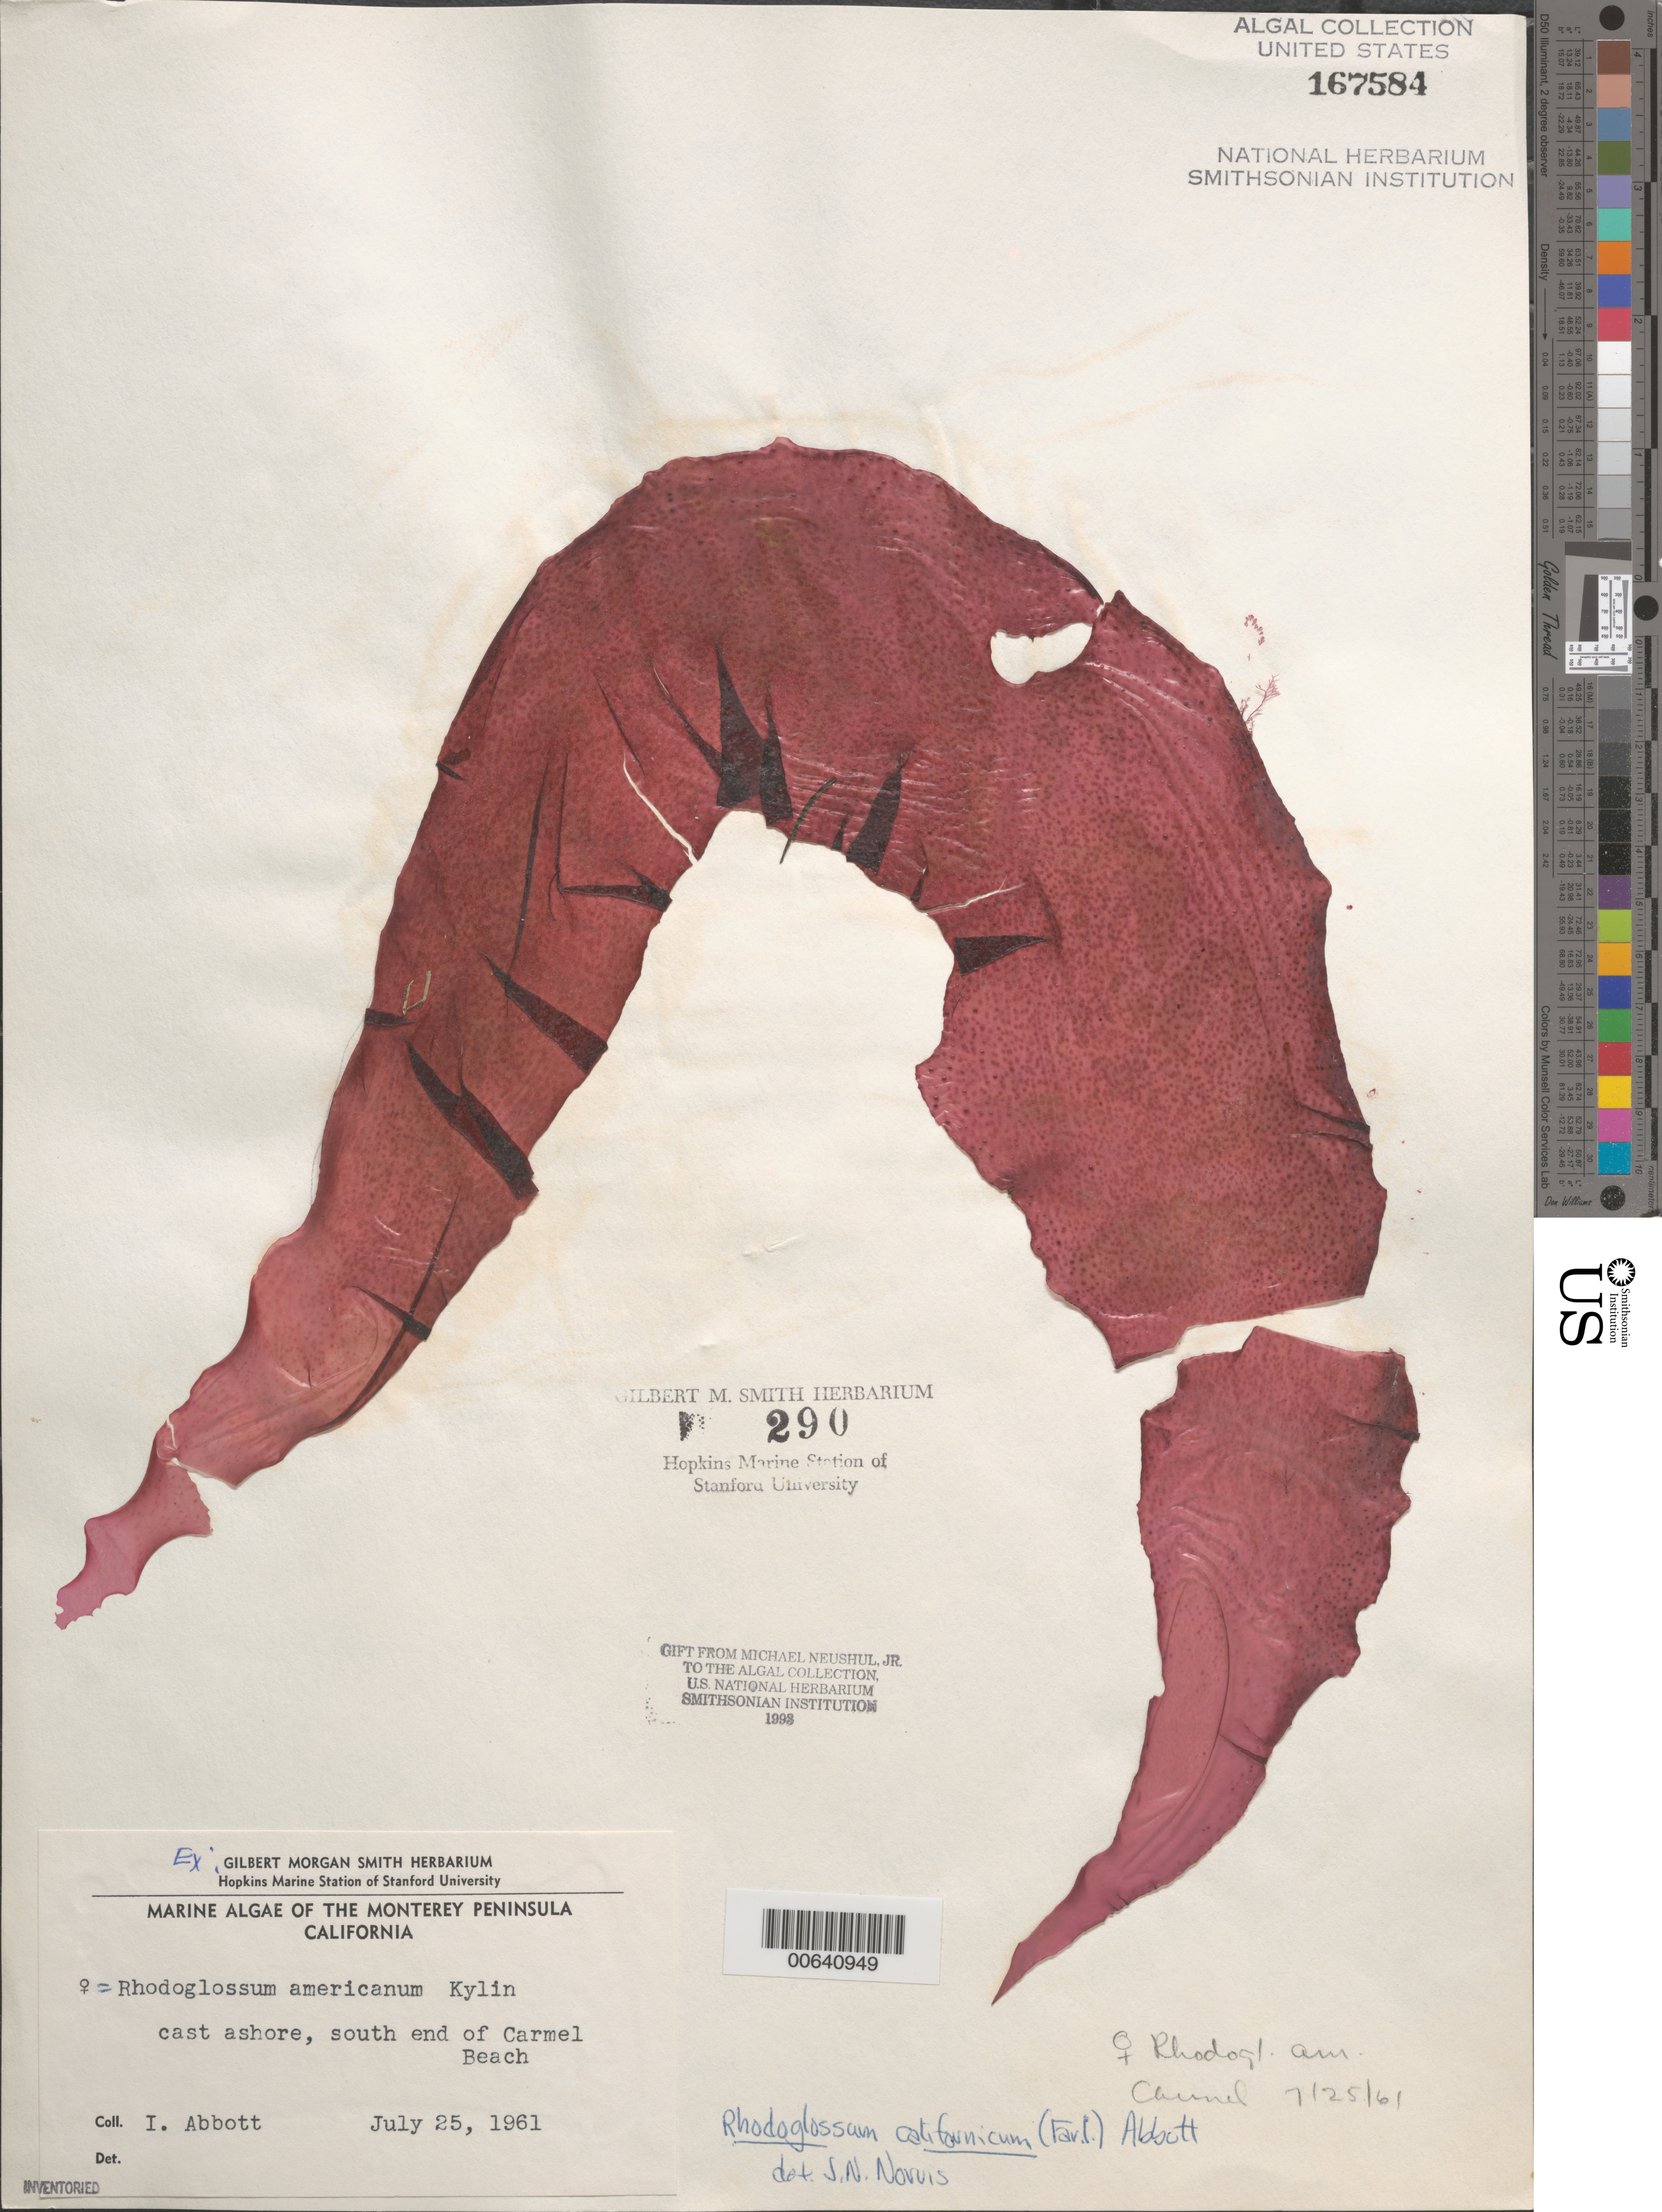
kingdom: Plantae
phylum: Rhodophyta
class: Florideophyceae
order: Gigartinales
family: Gigartinaceae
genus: Mazzaella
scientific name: Mazzaella californica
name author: (J. Agardh) G. De Toni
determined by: Algae name updating Project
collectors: I. A. Abbott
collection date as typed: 25 Jul 1961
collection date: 1961-07-25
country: United States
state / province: California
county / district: Monterey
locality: Carmel Beach, south end, Monterey Peninsula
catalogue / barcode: US 167584